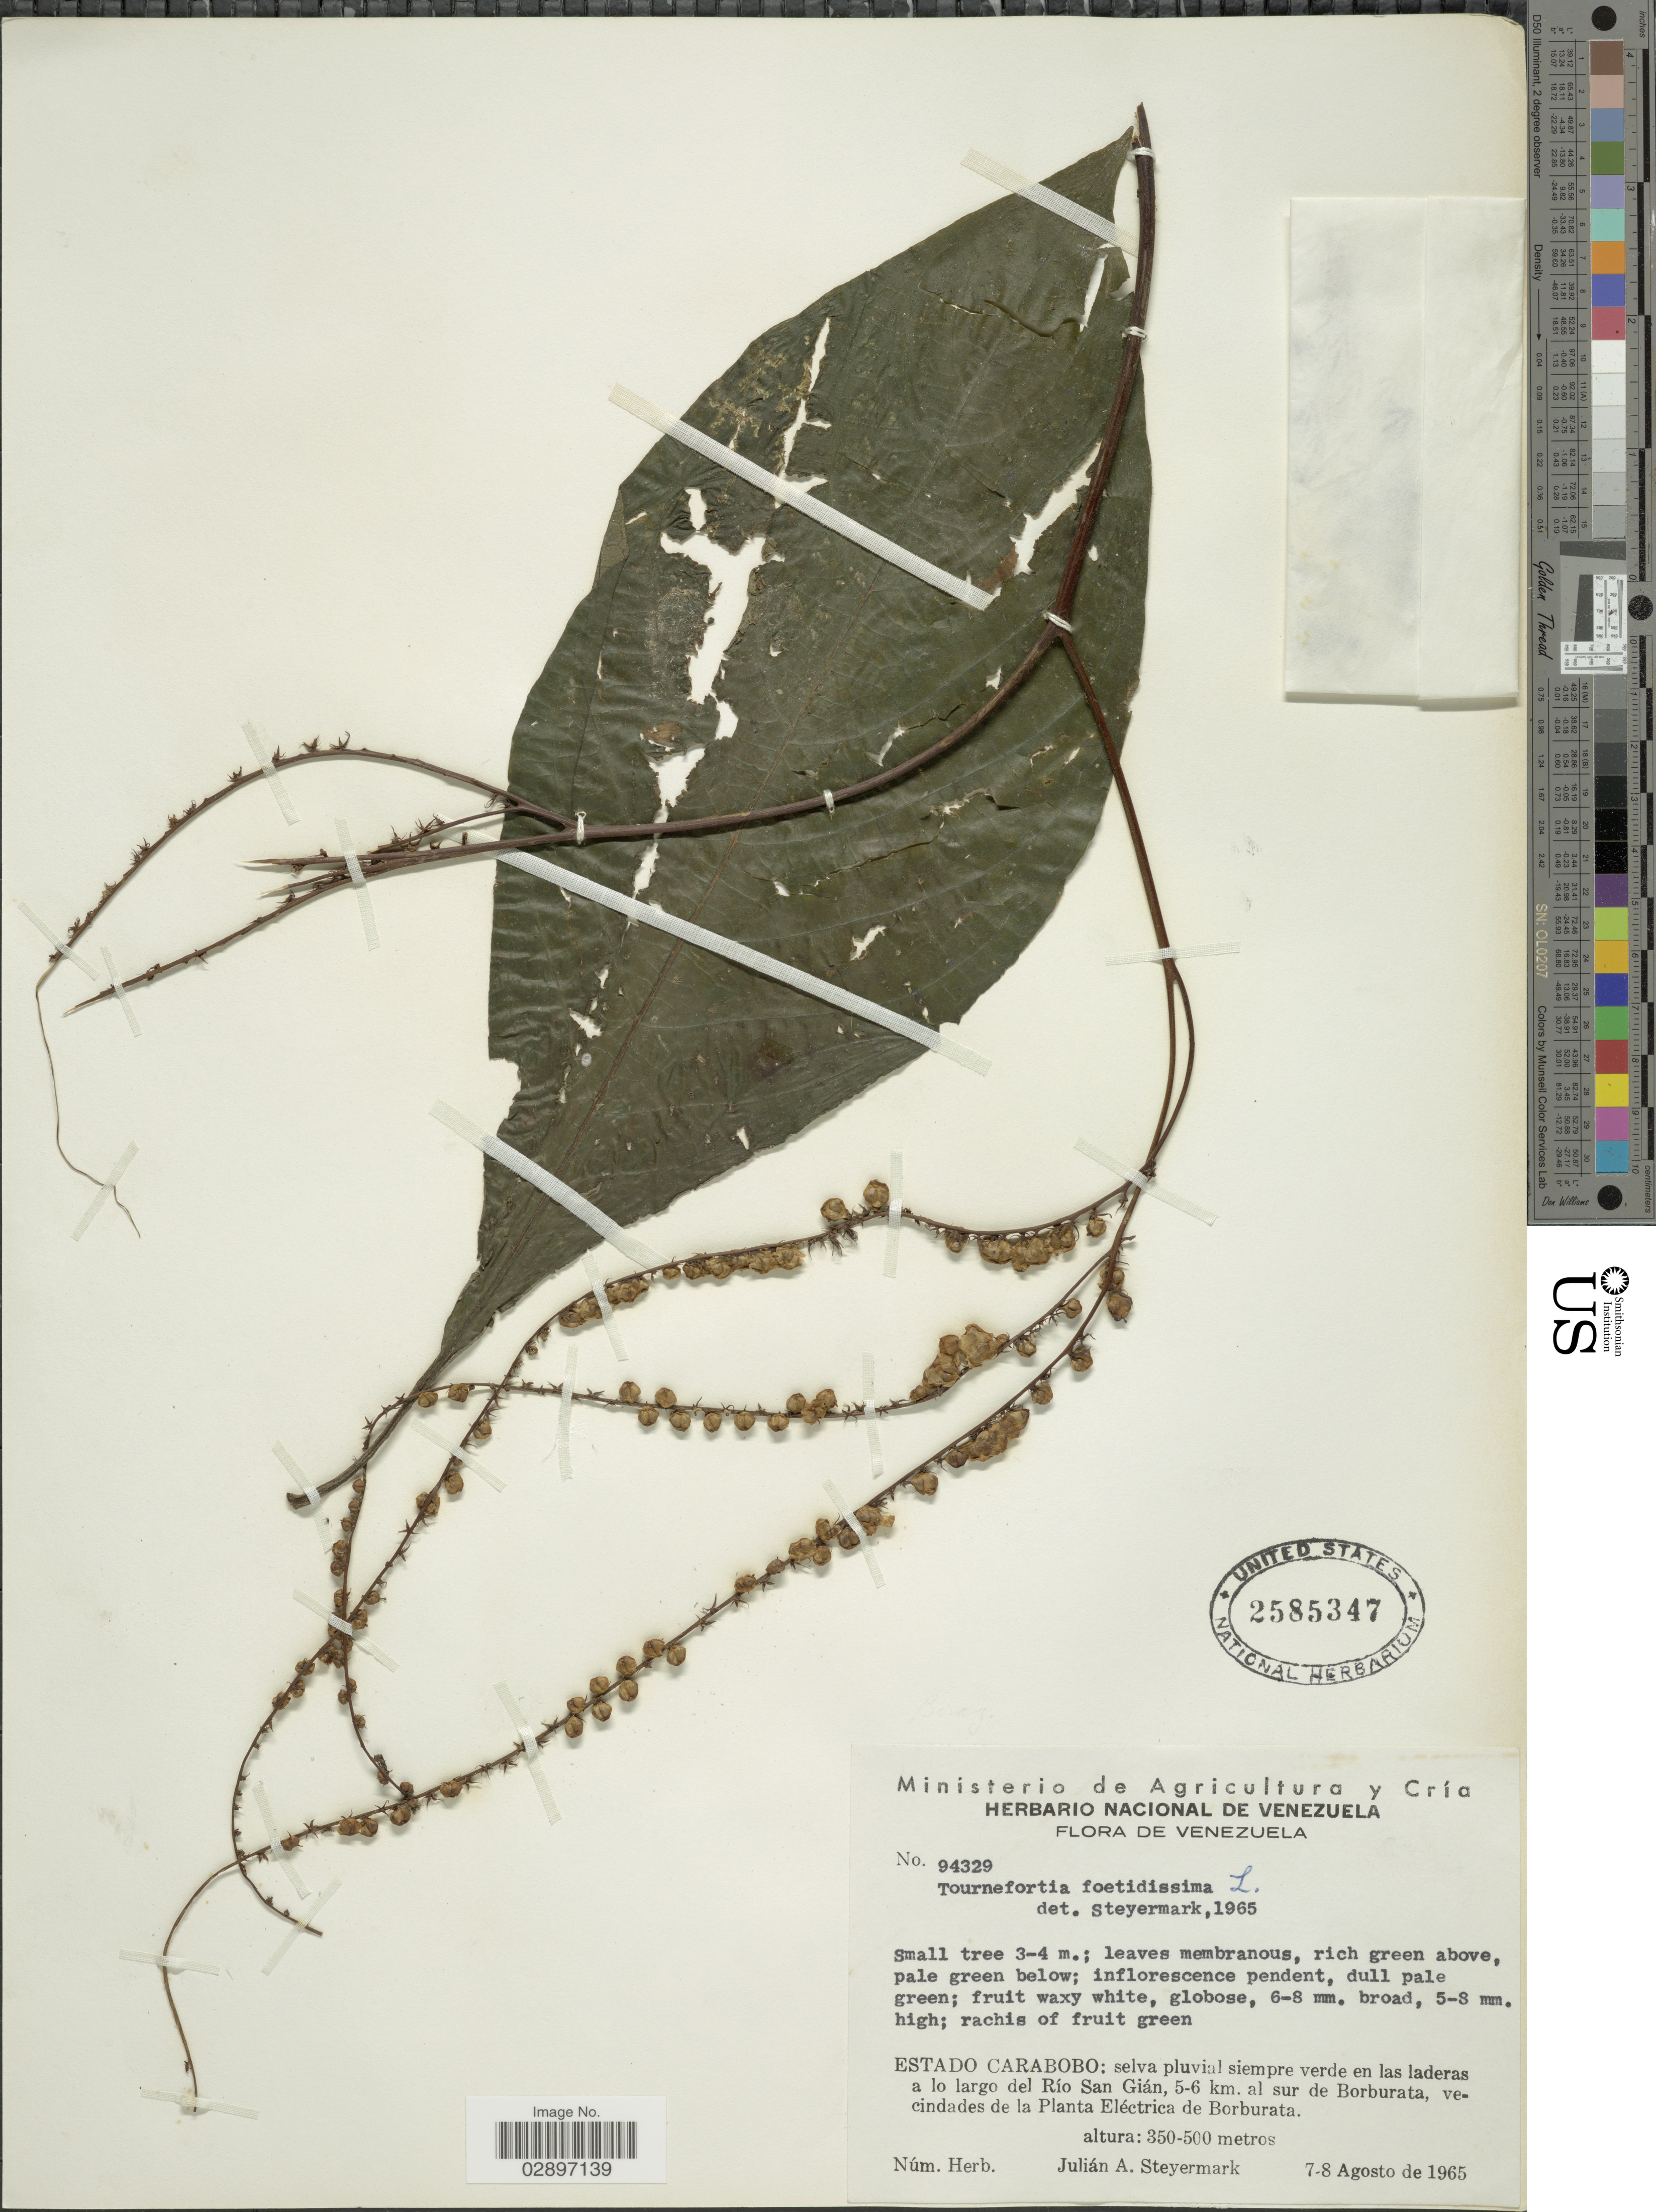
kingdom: Plantae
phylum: Tracheophyta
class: Magnoliopsida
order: Boraginales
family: Heliotropiaceae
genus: Tournefortia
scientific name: Tournefortia foetidissima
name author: L.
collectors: J. Steyermark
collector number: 94329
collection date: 1965-08-07/1965-08-08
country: Venezuela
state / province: Carabobo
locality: Selva pluvial siempre verde en las laderas a lo largo del Río San Gián, 5-6 km. al sur de Borburata, vecindades de la Planta Eléctrica de Borburata.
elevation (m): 350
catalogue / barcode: US 2585347